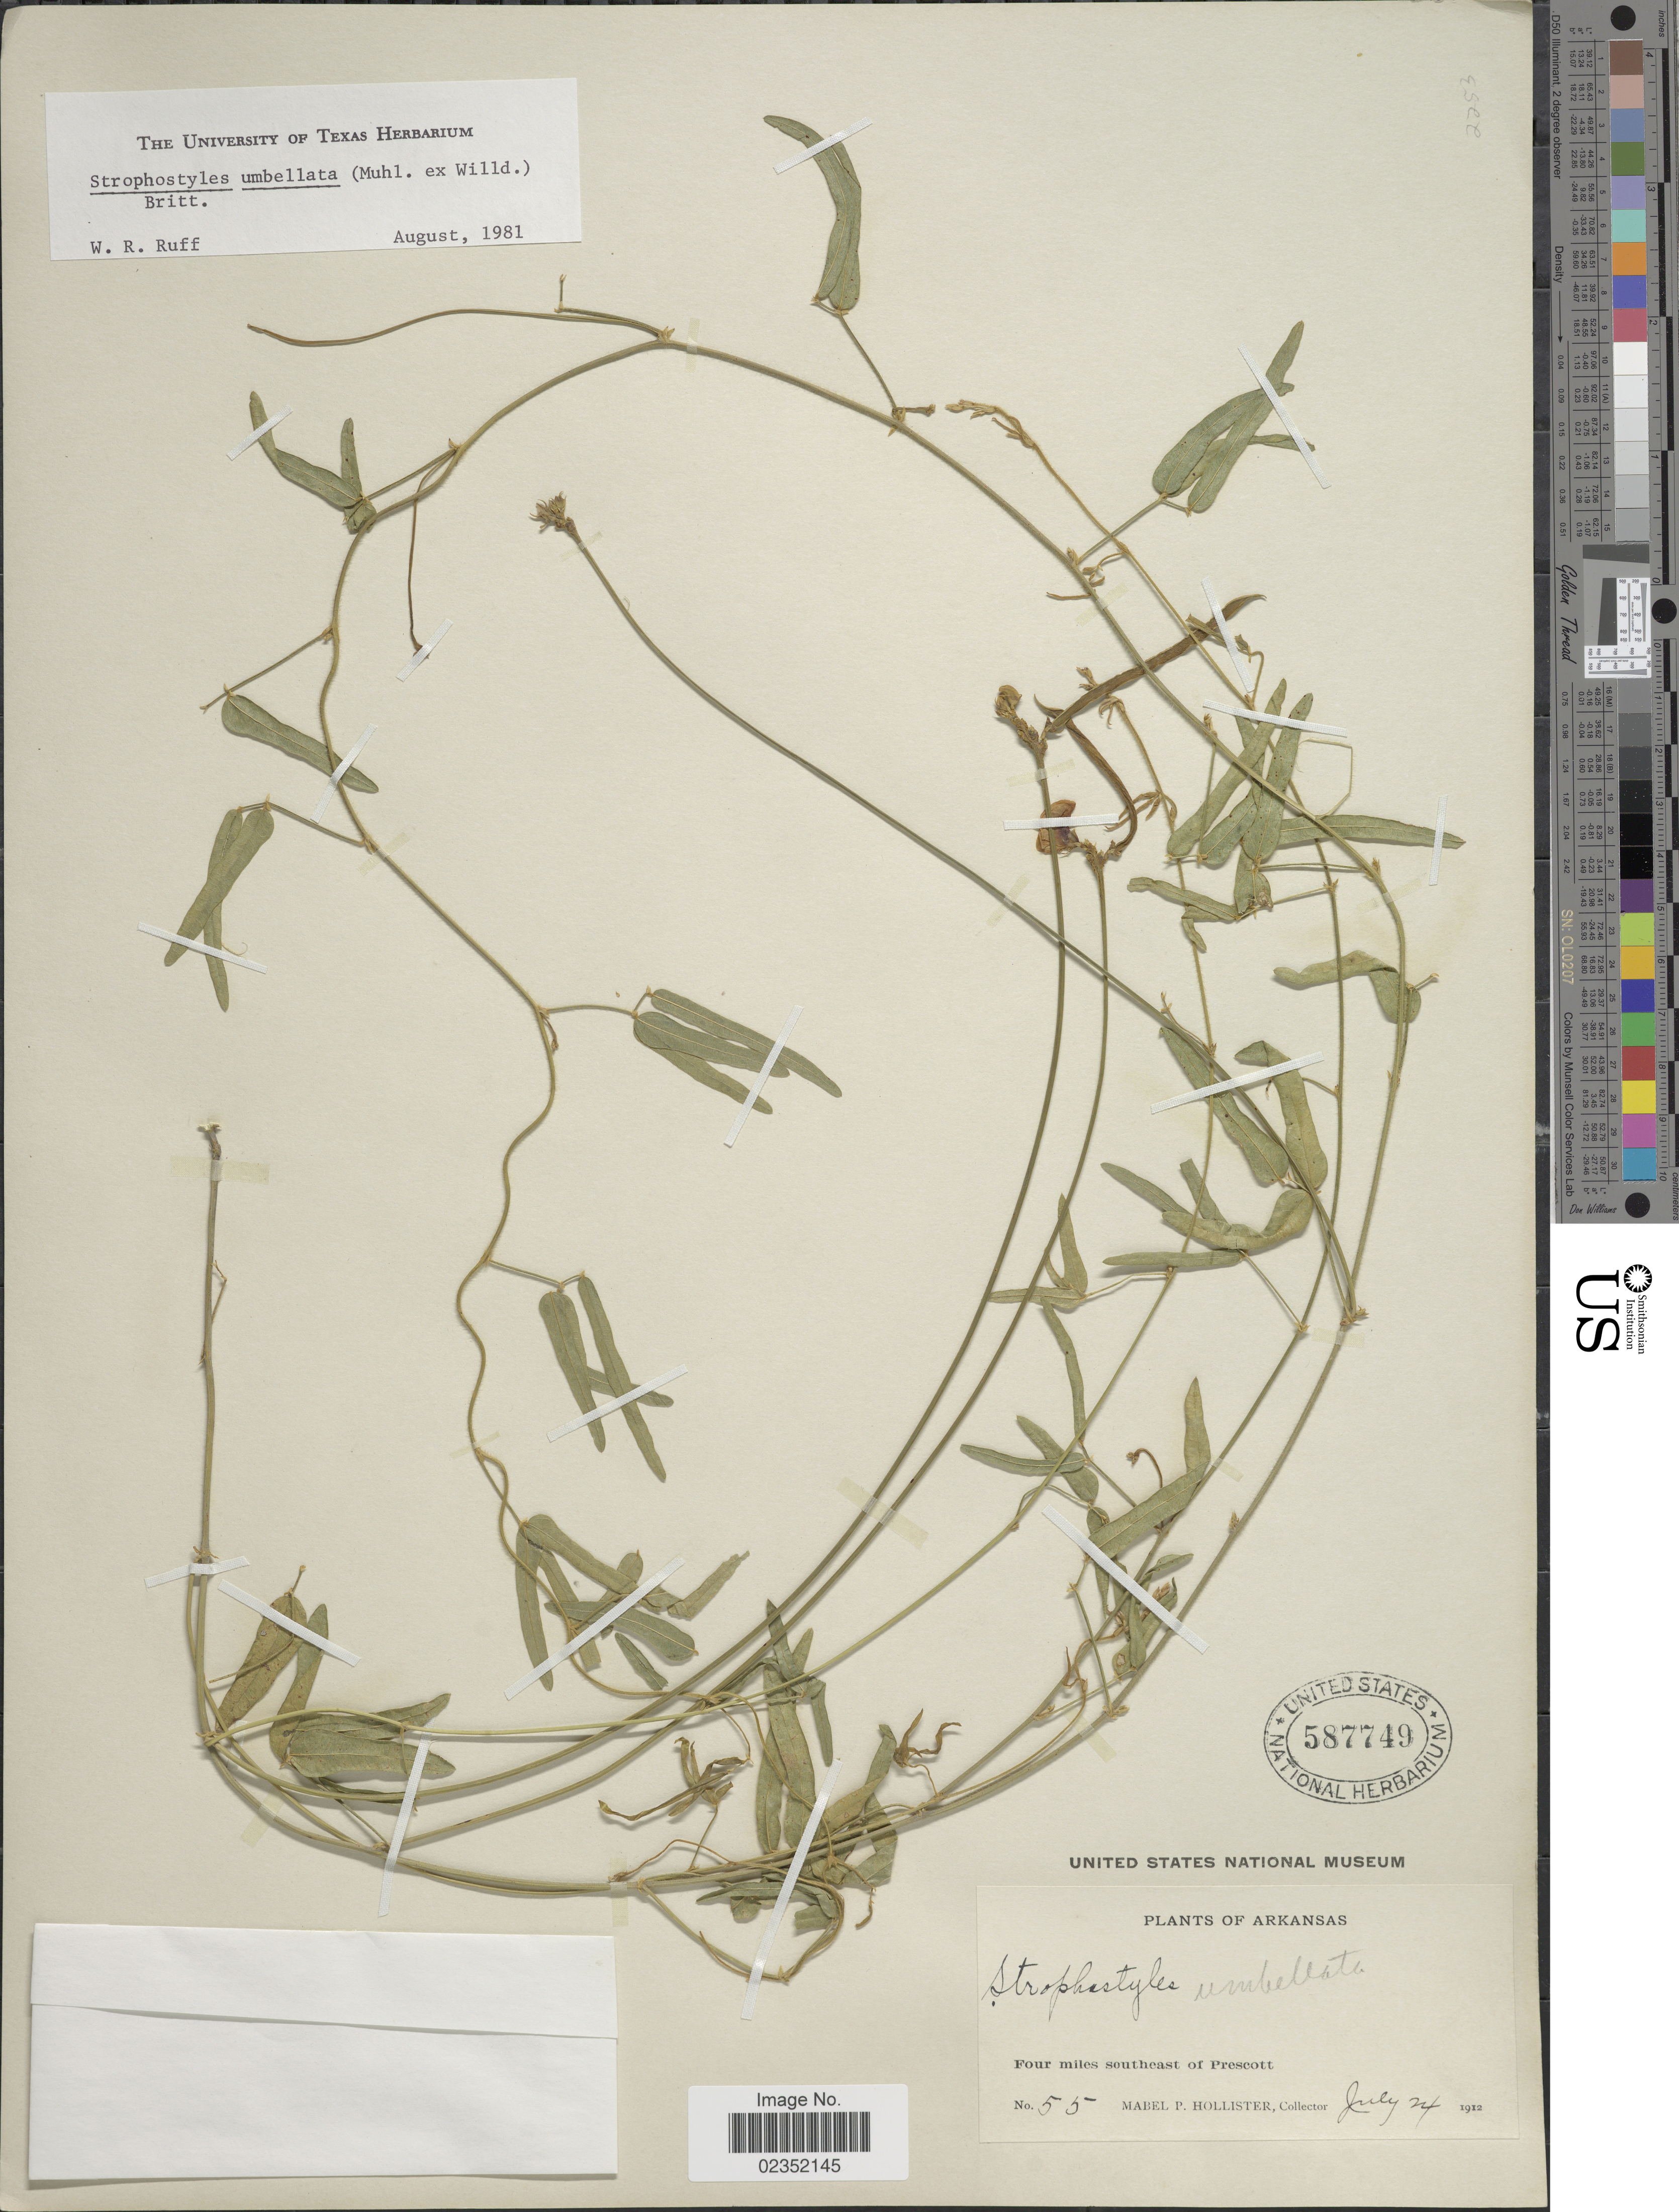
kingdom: Plantae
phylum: Tracheophyta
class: Magnoliopsida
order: Fabales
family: Fabaceae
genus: Strophostyles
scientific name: Strophostyles umbellata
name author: (Muhl. ex Willd.) Britton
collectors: M. Hollister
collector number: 55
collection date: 1912-07-24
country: United States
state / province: Arkansas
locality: Four miles southeast of Prescott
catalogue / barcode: US 587749